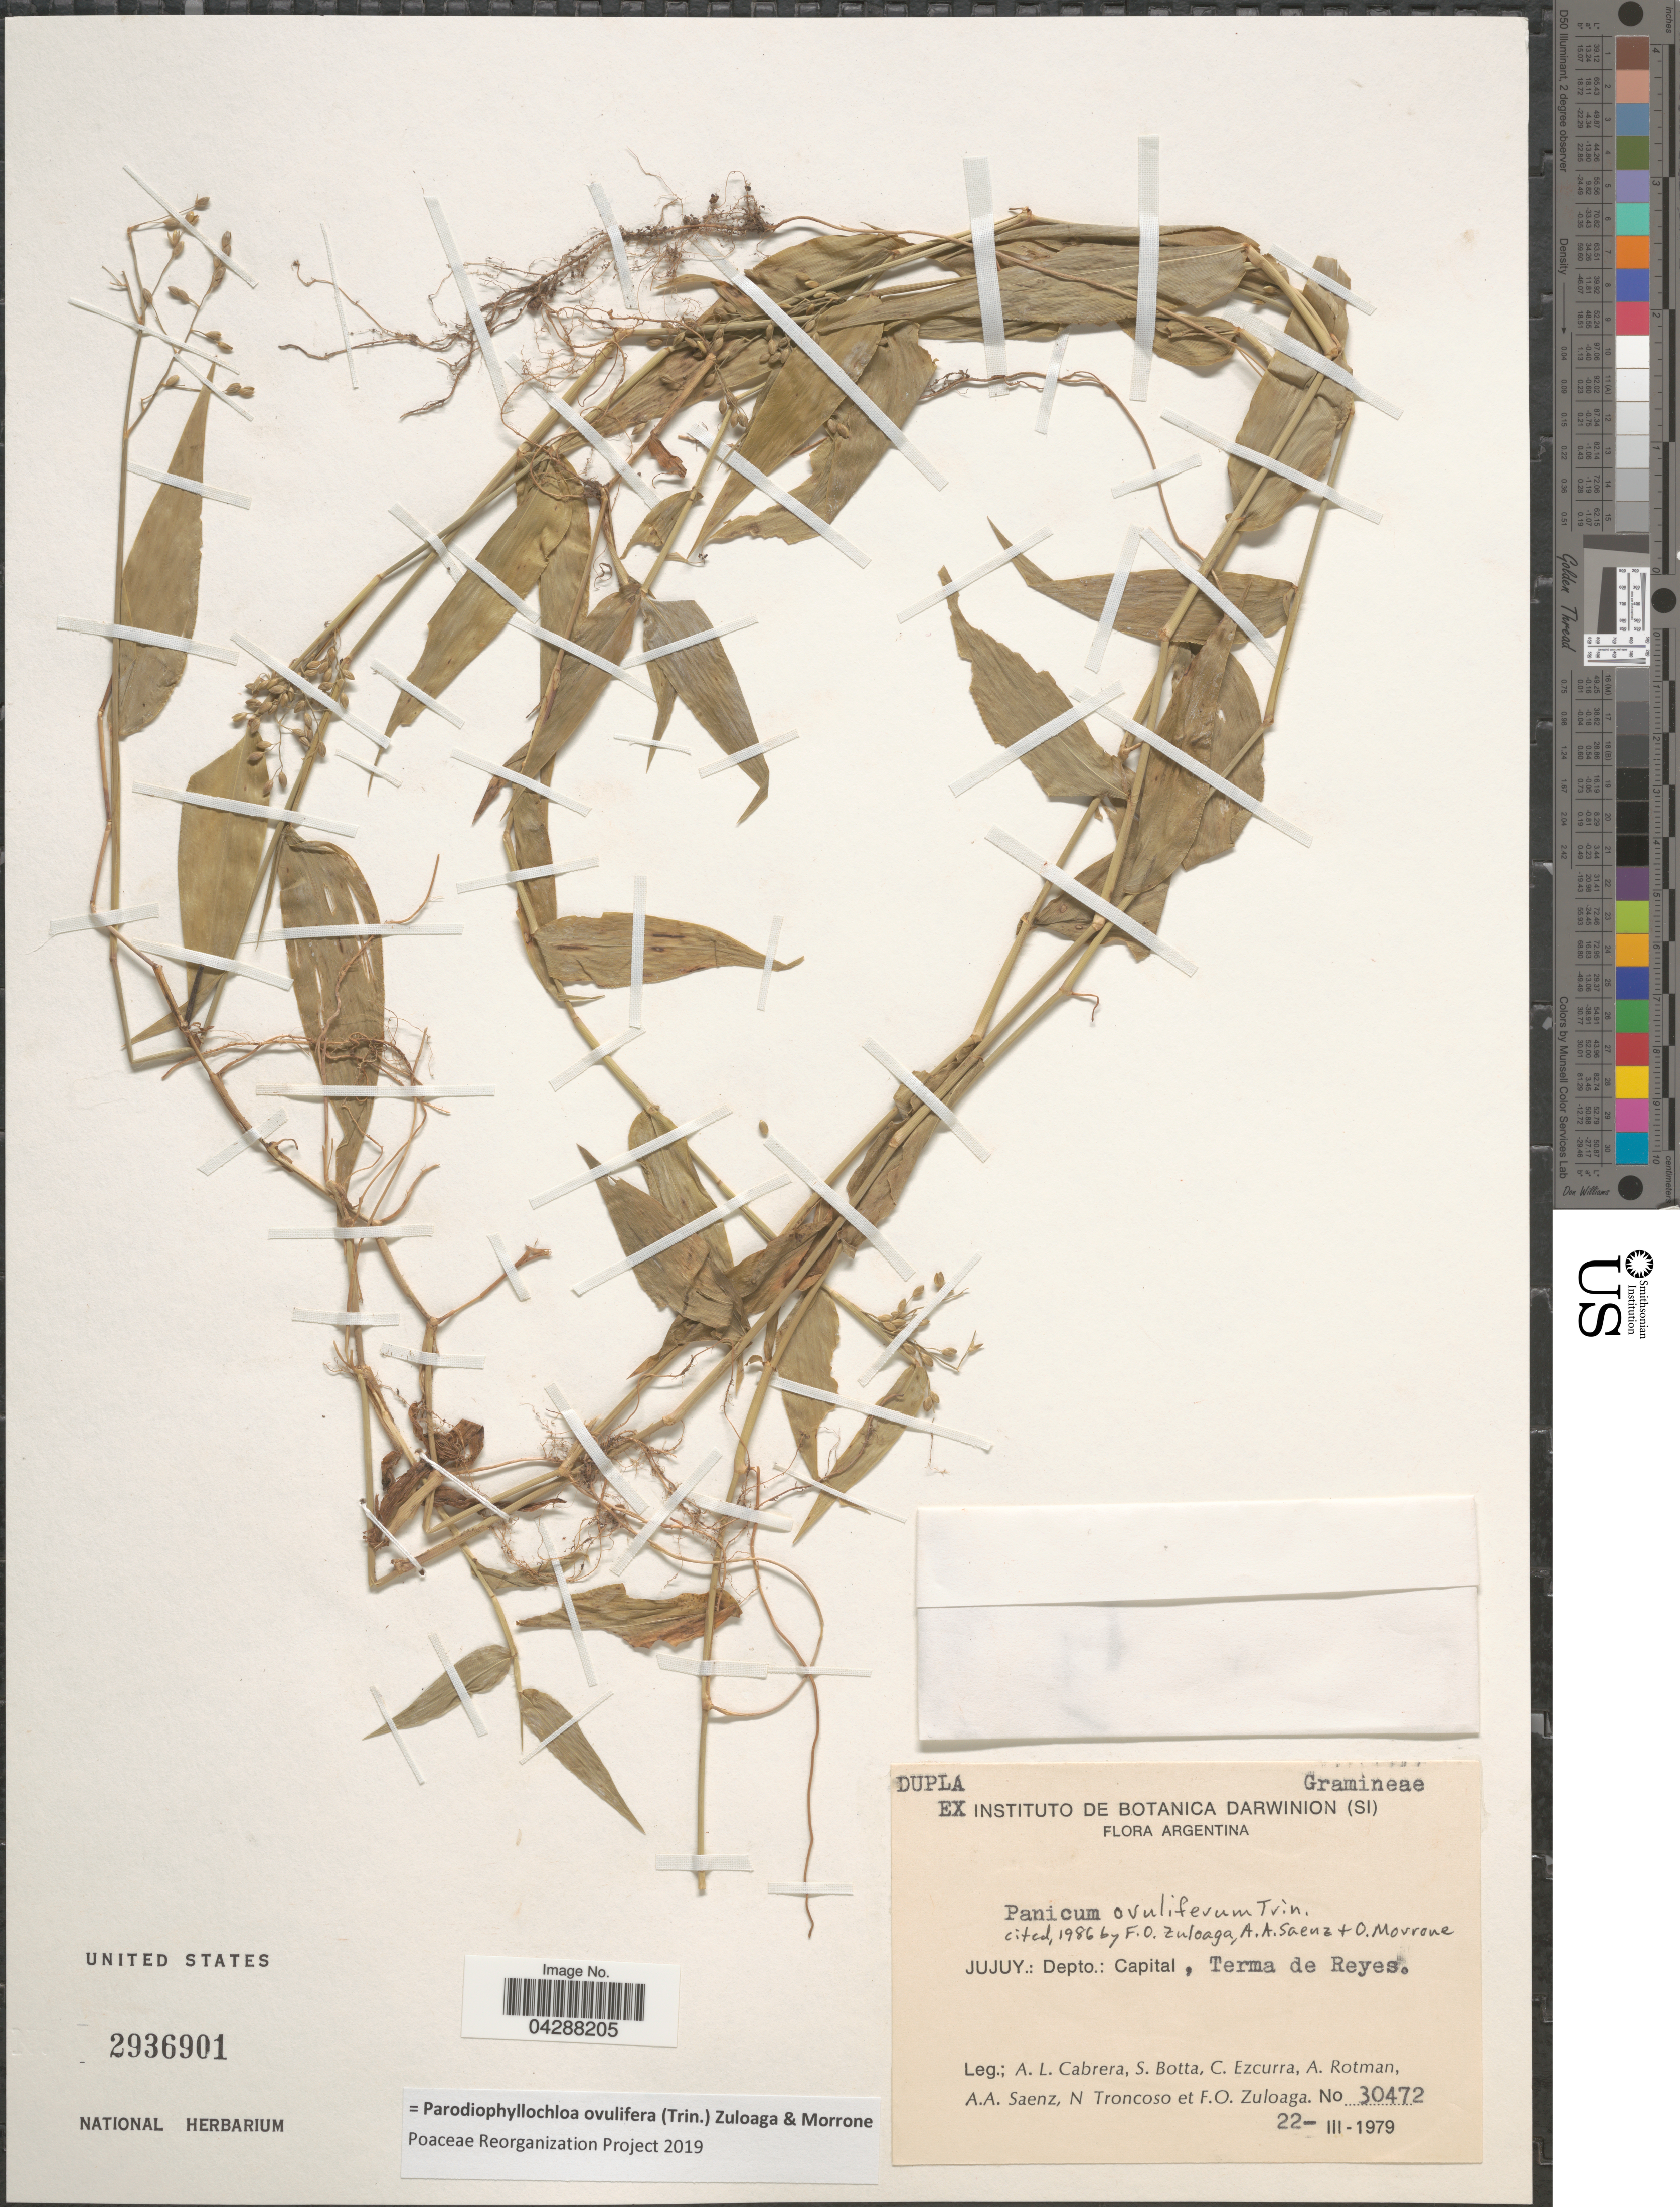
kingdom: Plantae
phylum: Tracheophyta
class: Liliopsida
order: Poales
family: Poaceae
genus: Parodiophyllochloa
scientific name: Parodiophyllochloa ovulifera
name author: (Trin.) Zuloaga & Morrone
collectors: A. L. Cabrera, S. Botta, C. Ezcurra, A. D. Rotman & et al.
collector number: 30472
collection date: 1979-03-22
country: Argentina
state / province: Jujuy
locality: Depto.: Capital, Terma de Reyes.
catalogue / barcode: US 2936901